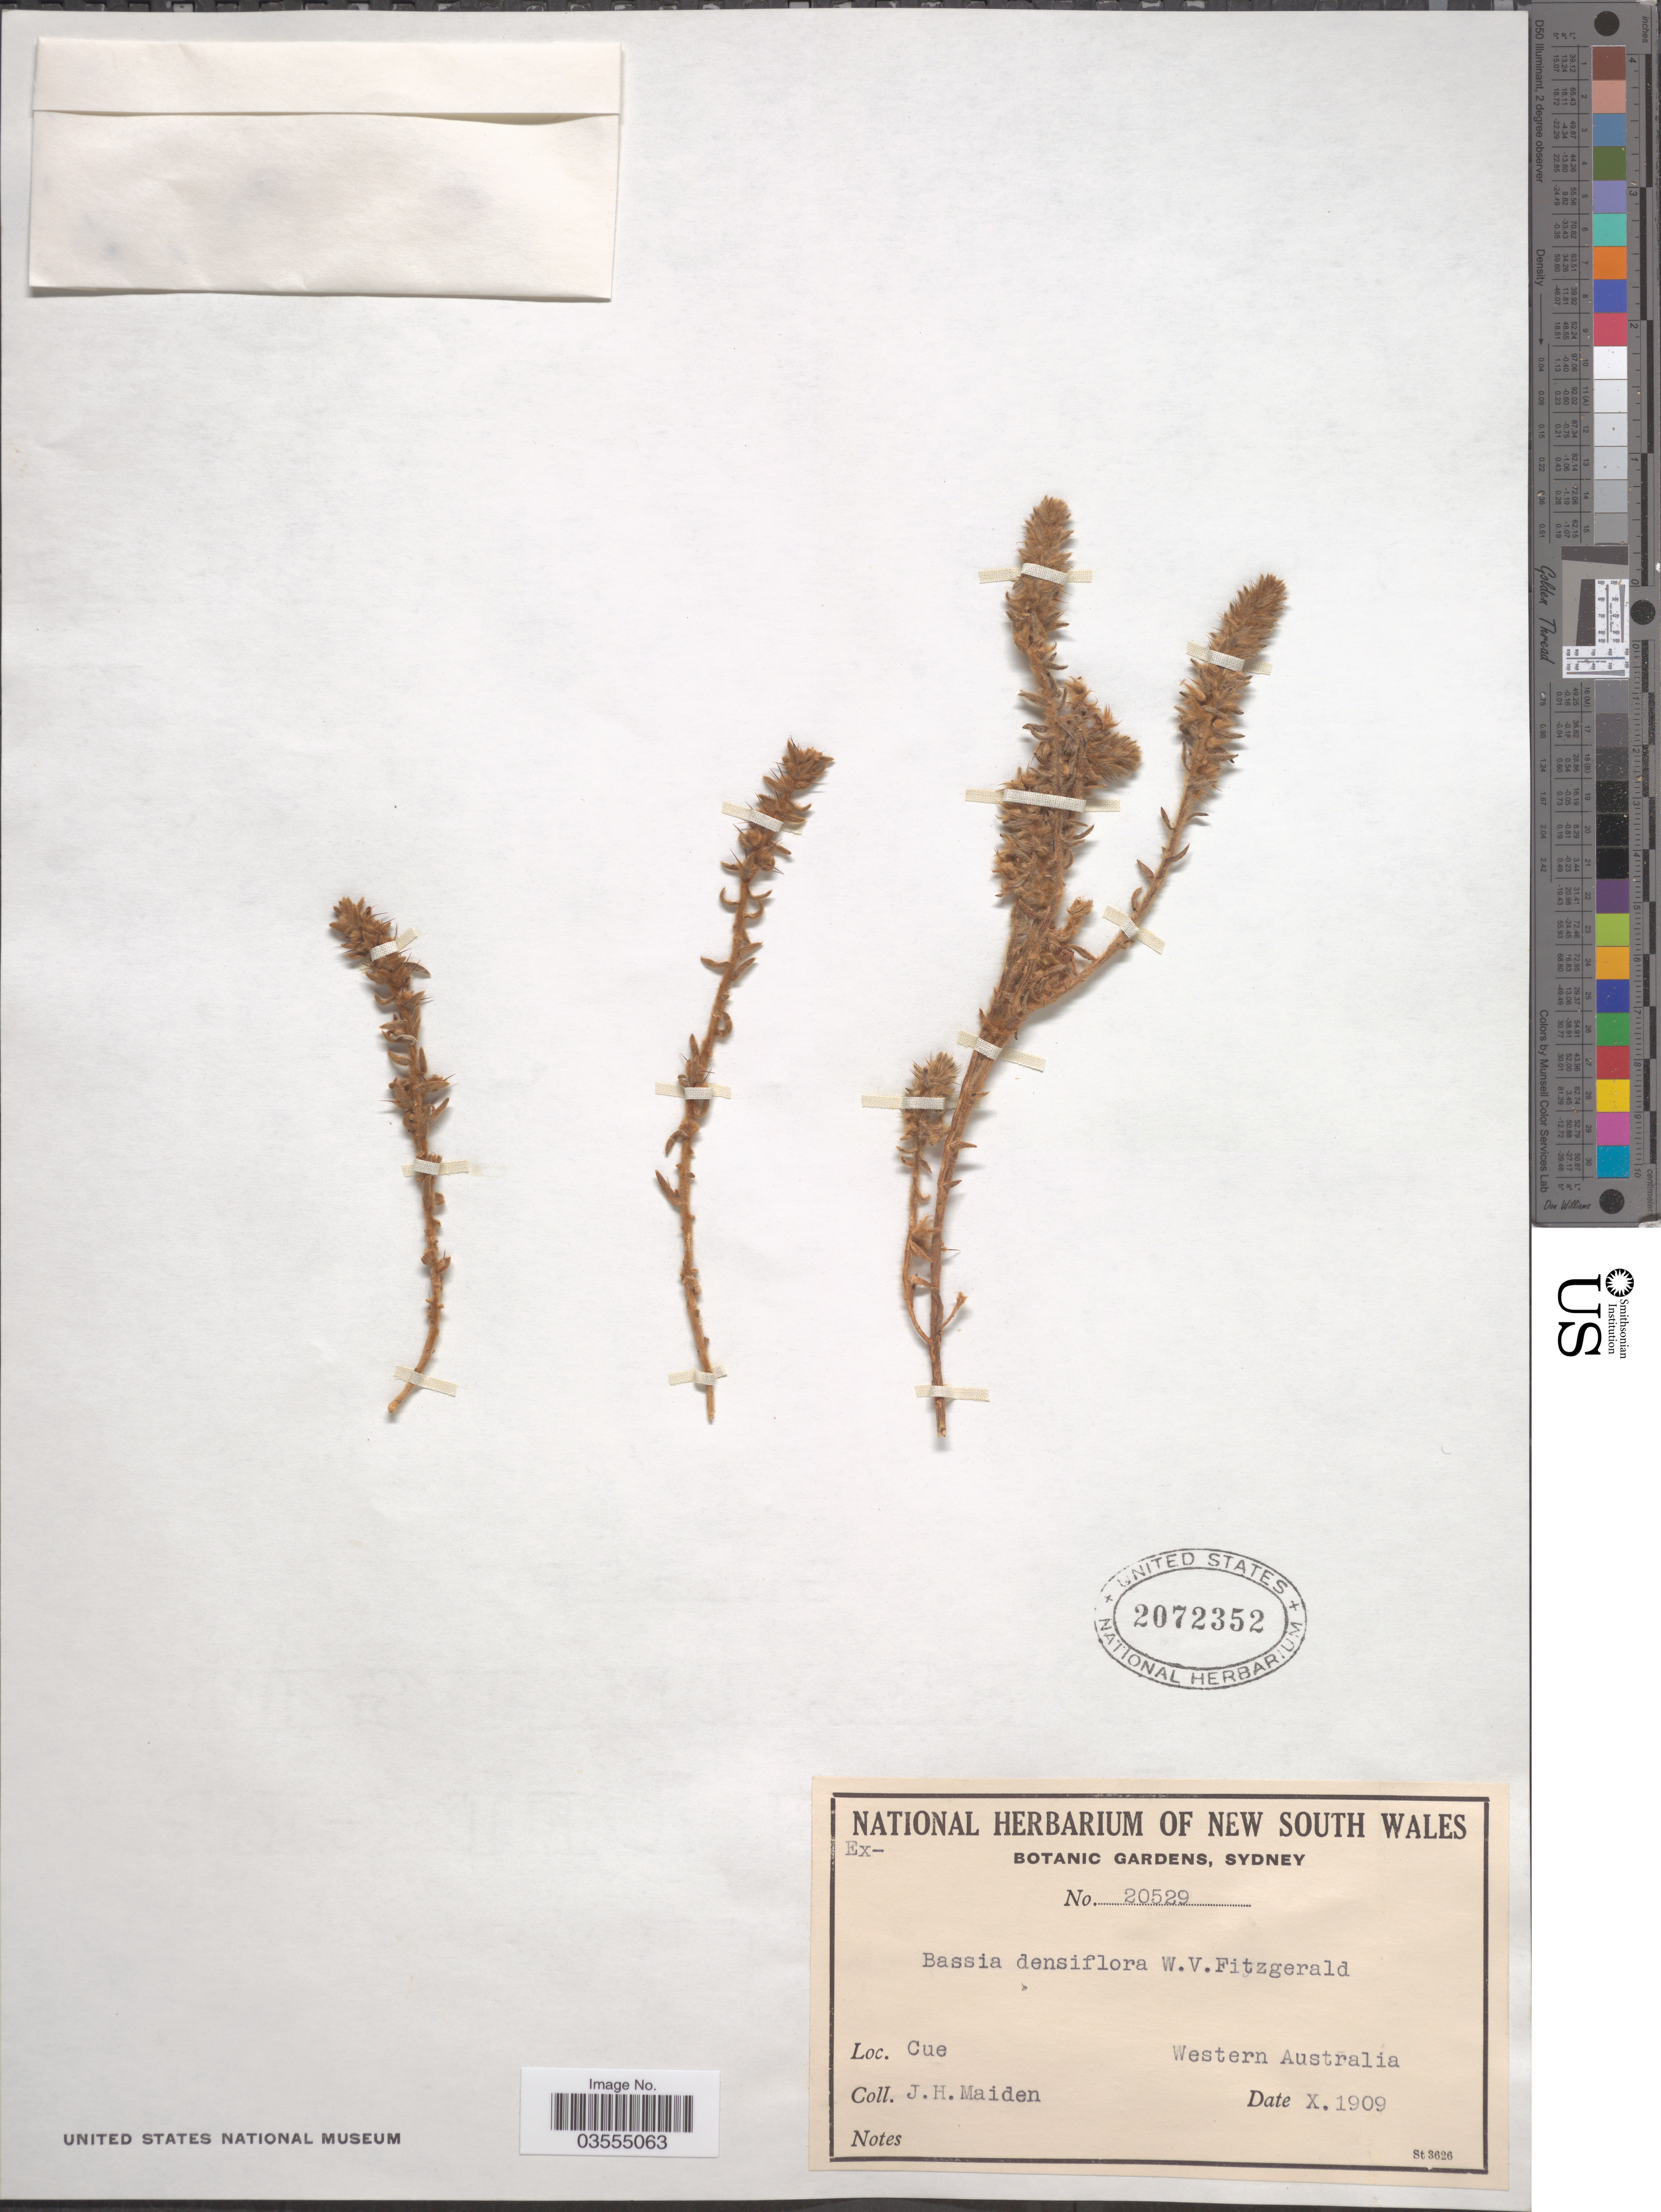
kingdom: Plantae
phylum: Tracheophyta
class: Magnoliopsida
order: Caryophyllales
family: Amaranthaceae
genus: Sclerolaena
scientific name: Sclerolaena densiflora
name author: (W. Fitzg.) A.J. Scott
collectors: J. Maiden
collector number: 20529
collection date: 1909-10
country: Australia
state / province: Western Australia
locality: Cue.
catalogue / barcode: US 2072352